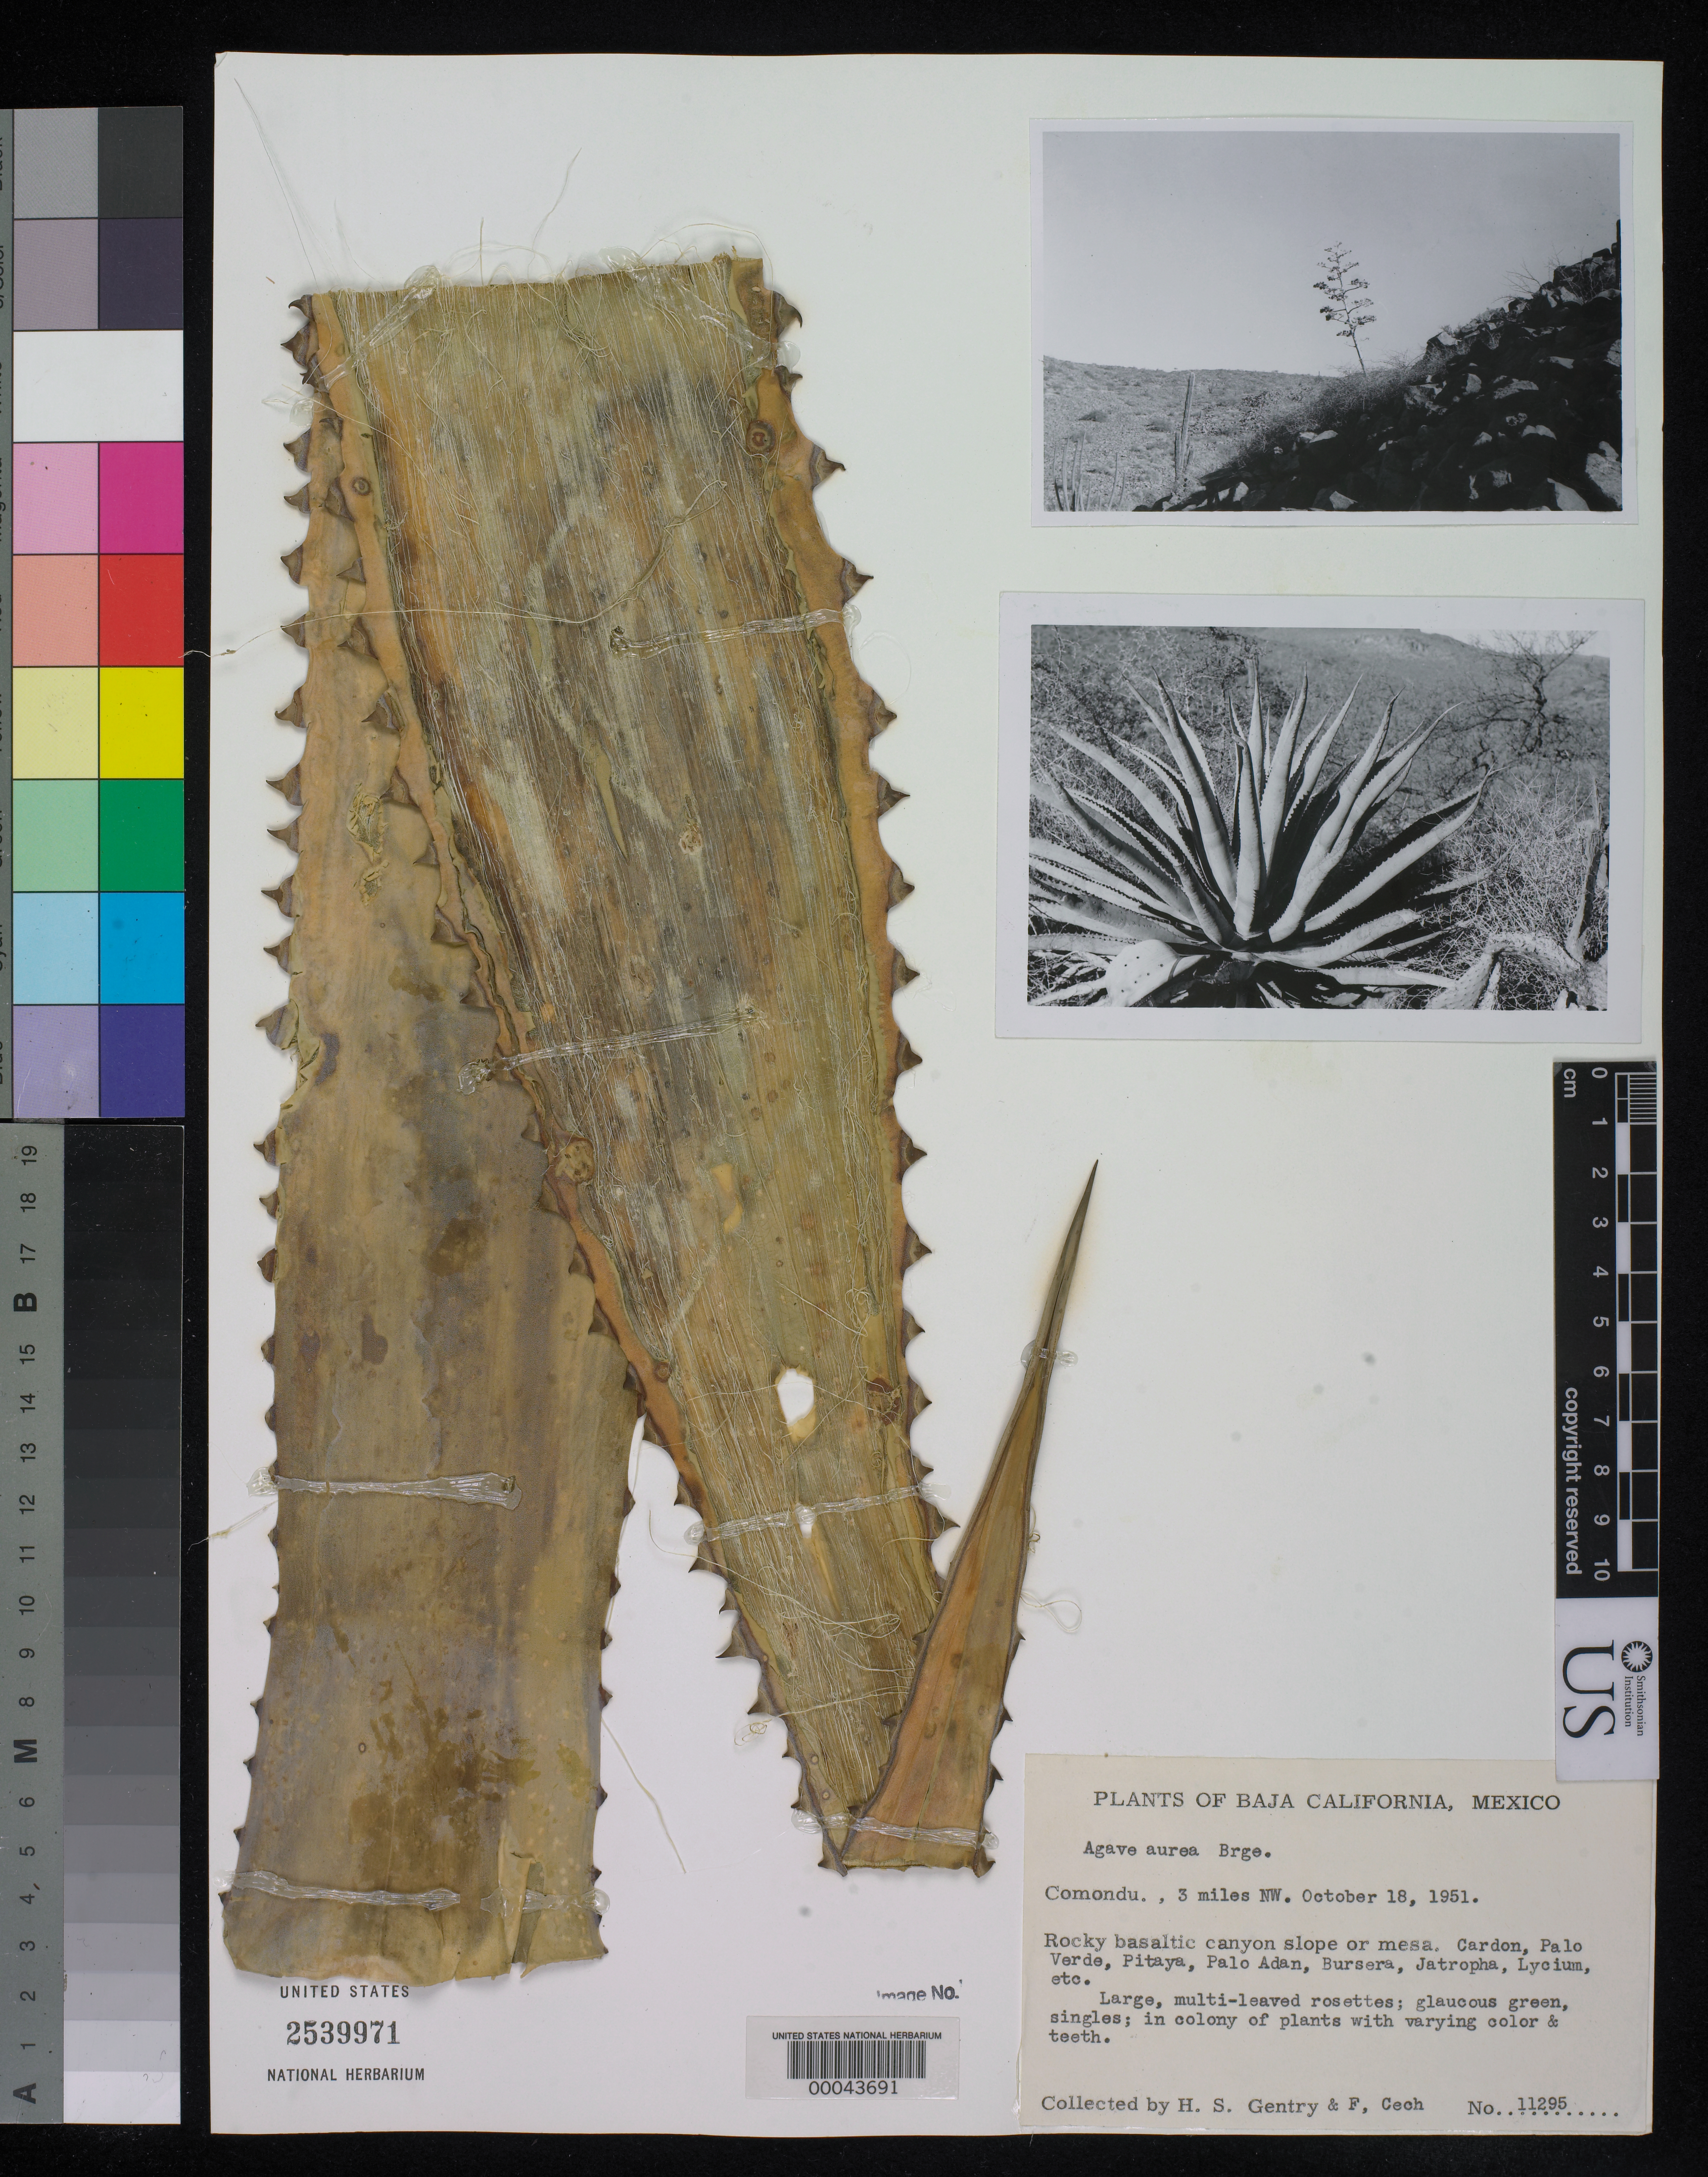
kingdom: Plantae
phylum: Tracheophyta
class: Liliopsida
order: Asparagales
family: Asparagaceae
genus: Agave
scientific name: Agave aurea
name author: Brandegee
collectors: H. S. Gentry & F. Cech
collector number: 11295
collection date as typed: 18 Oct 1951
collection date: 1951-10-18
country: Mexico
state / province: Baja California Sur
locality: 3 mi NW of Comondu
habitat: Rocky basaltic canyon slope or mesa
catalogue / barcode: US 2539971